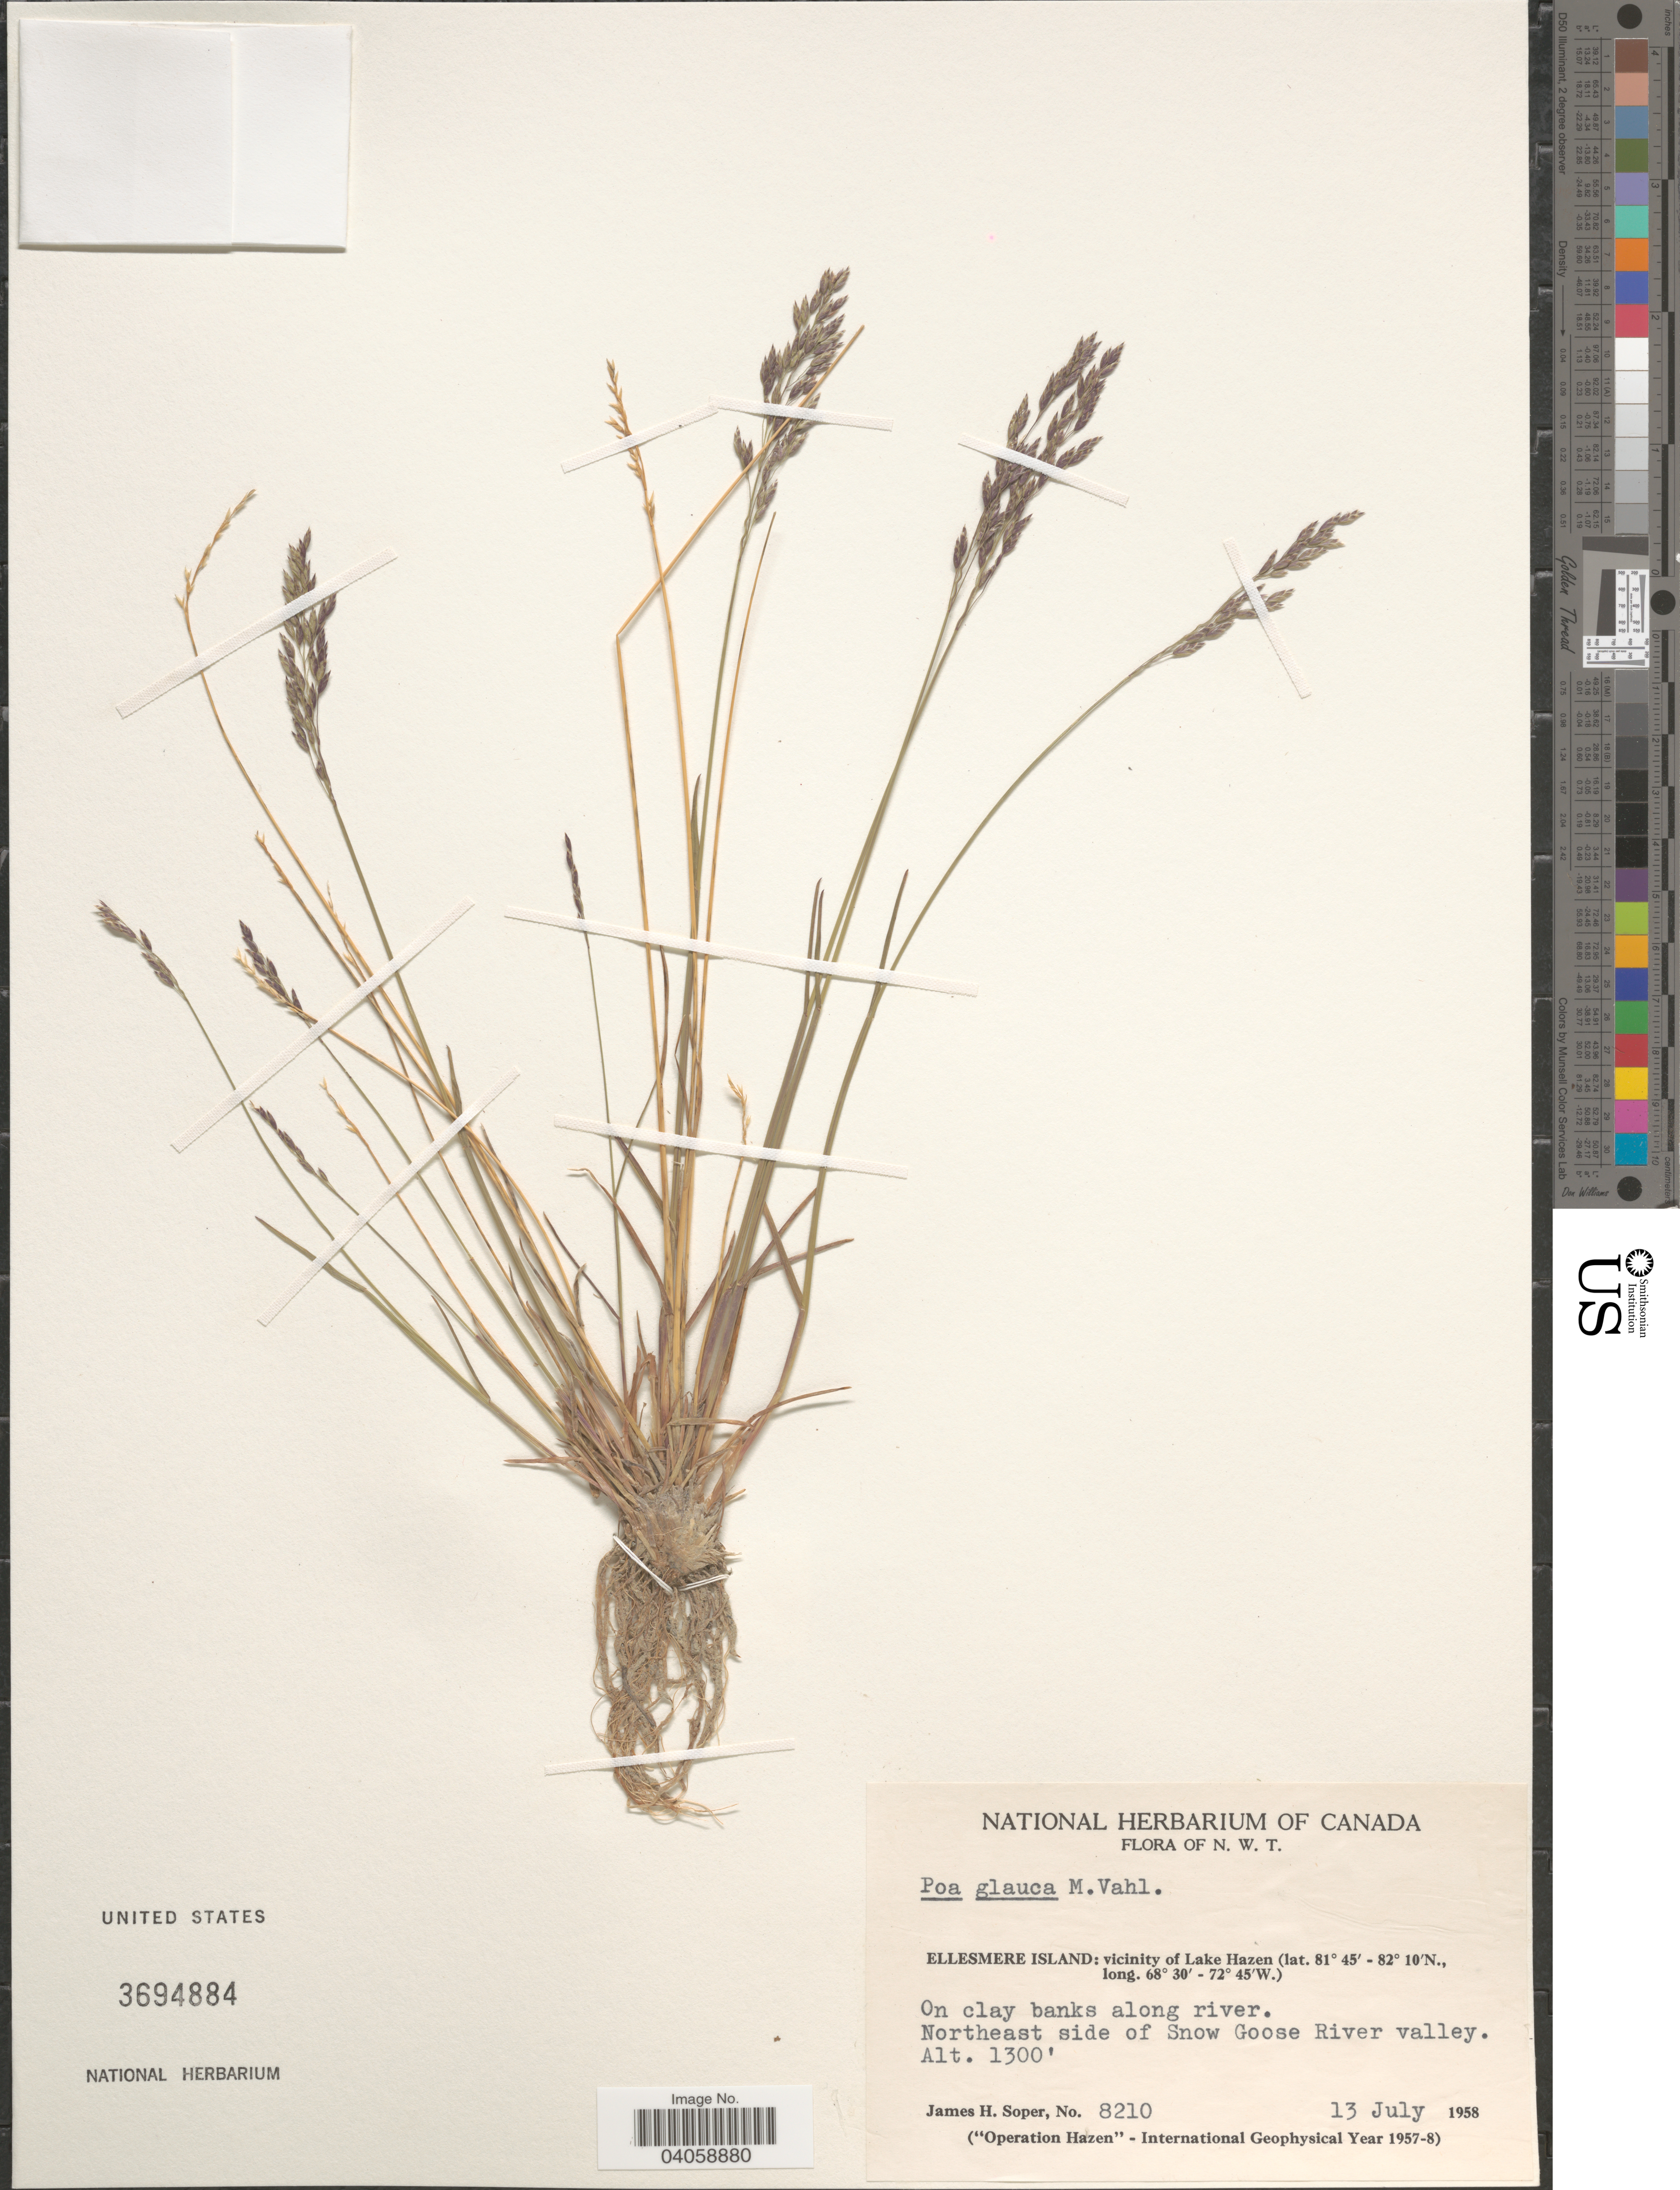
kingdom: Plantae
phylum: Tracheophyta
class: Liliopsida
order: Poales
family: Poaceae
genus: Poa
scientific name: Poa glauca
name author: Vahl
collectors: J. H. Soper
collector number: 8210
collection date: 1958-07-13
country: Canada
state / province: Northwest Territories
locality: N. W. T. Ellesmere Island: vicinity of Lake Hazen. Northeast side of Snow Goose River valley.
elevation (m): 396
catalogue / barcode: US 3694884